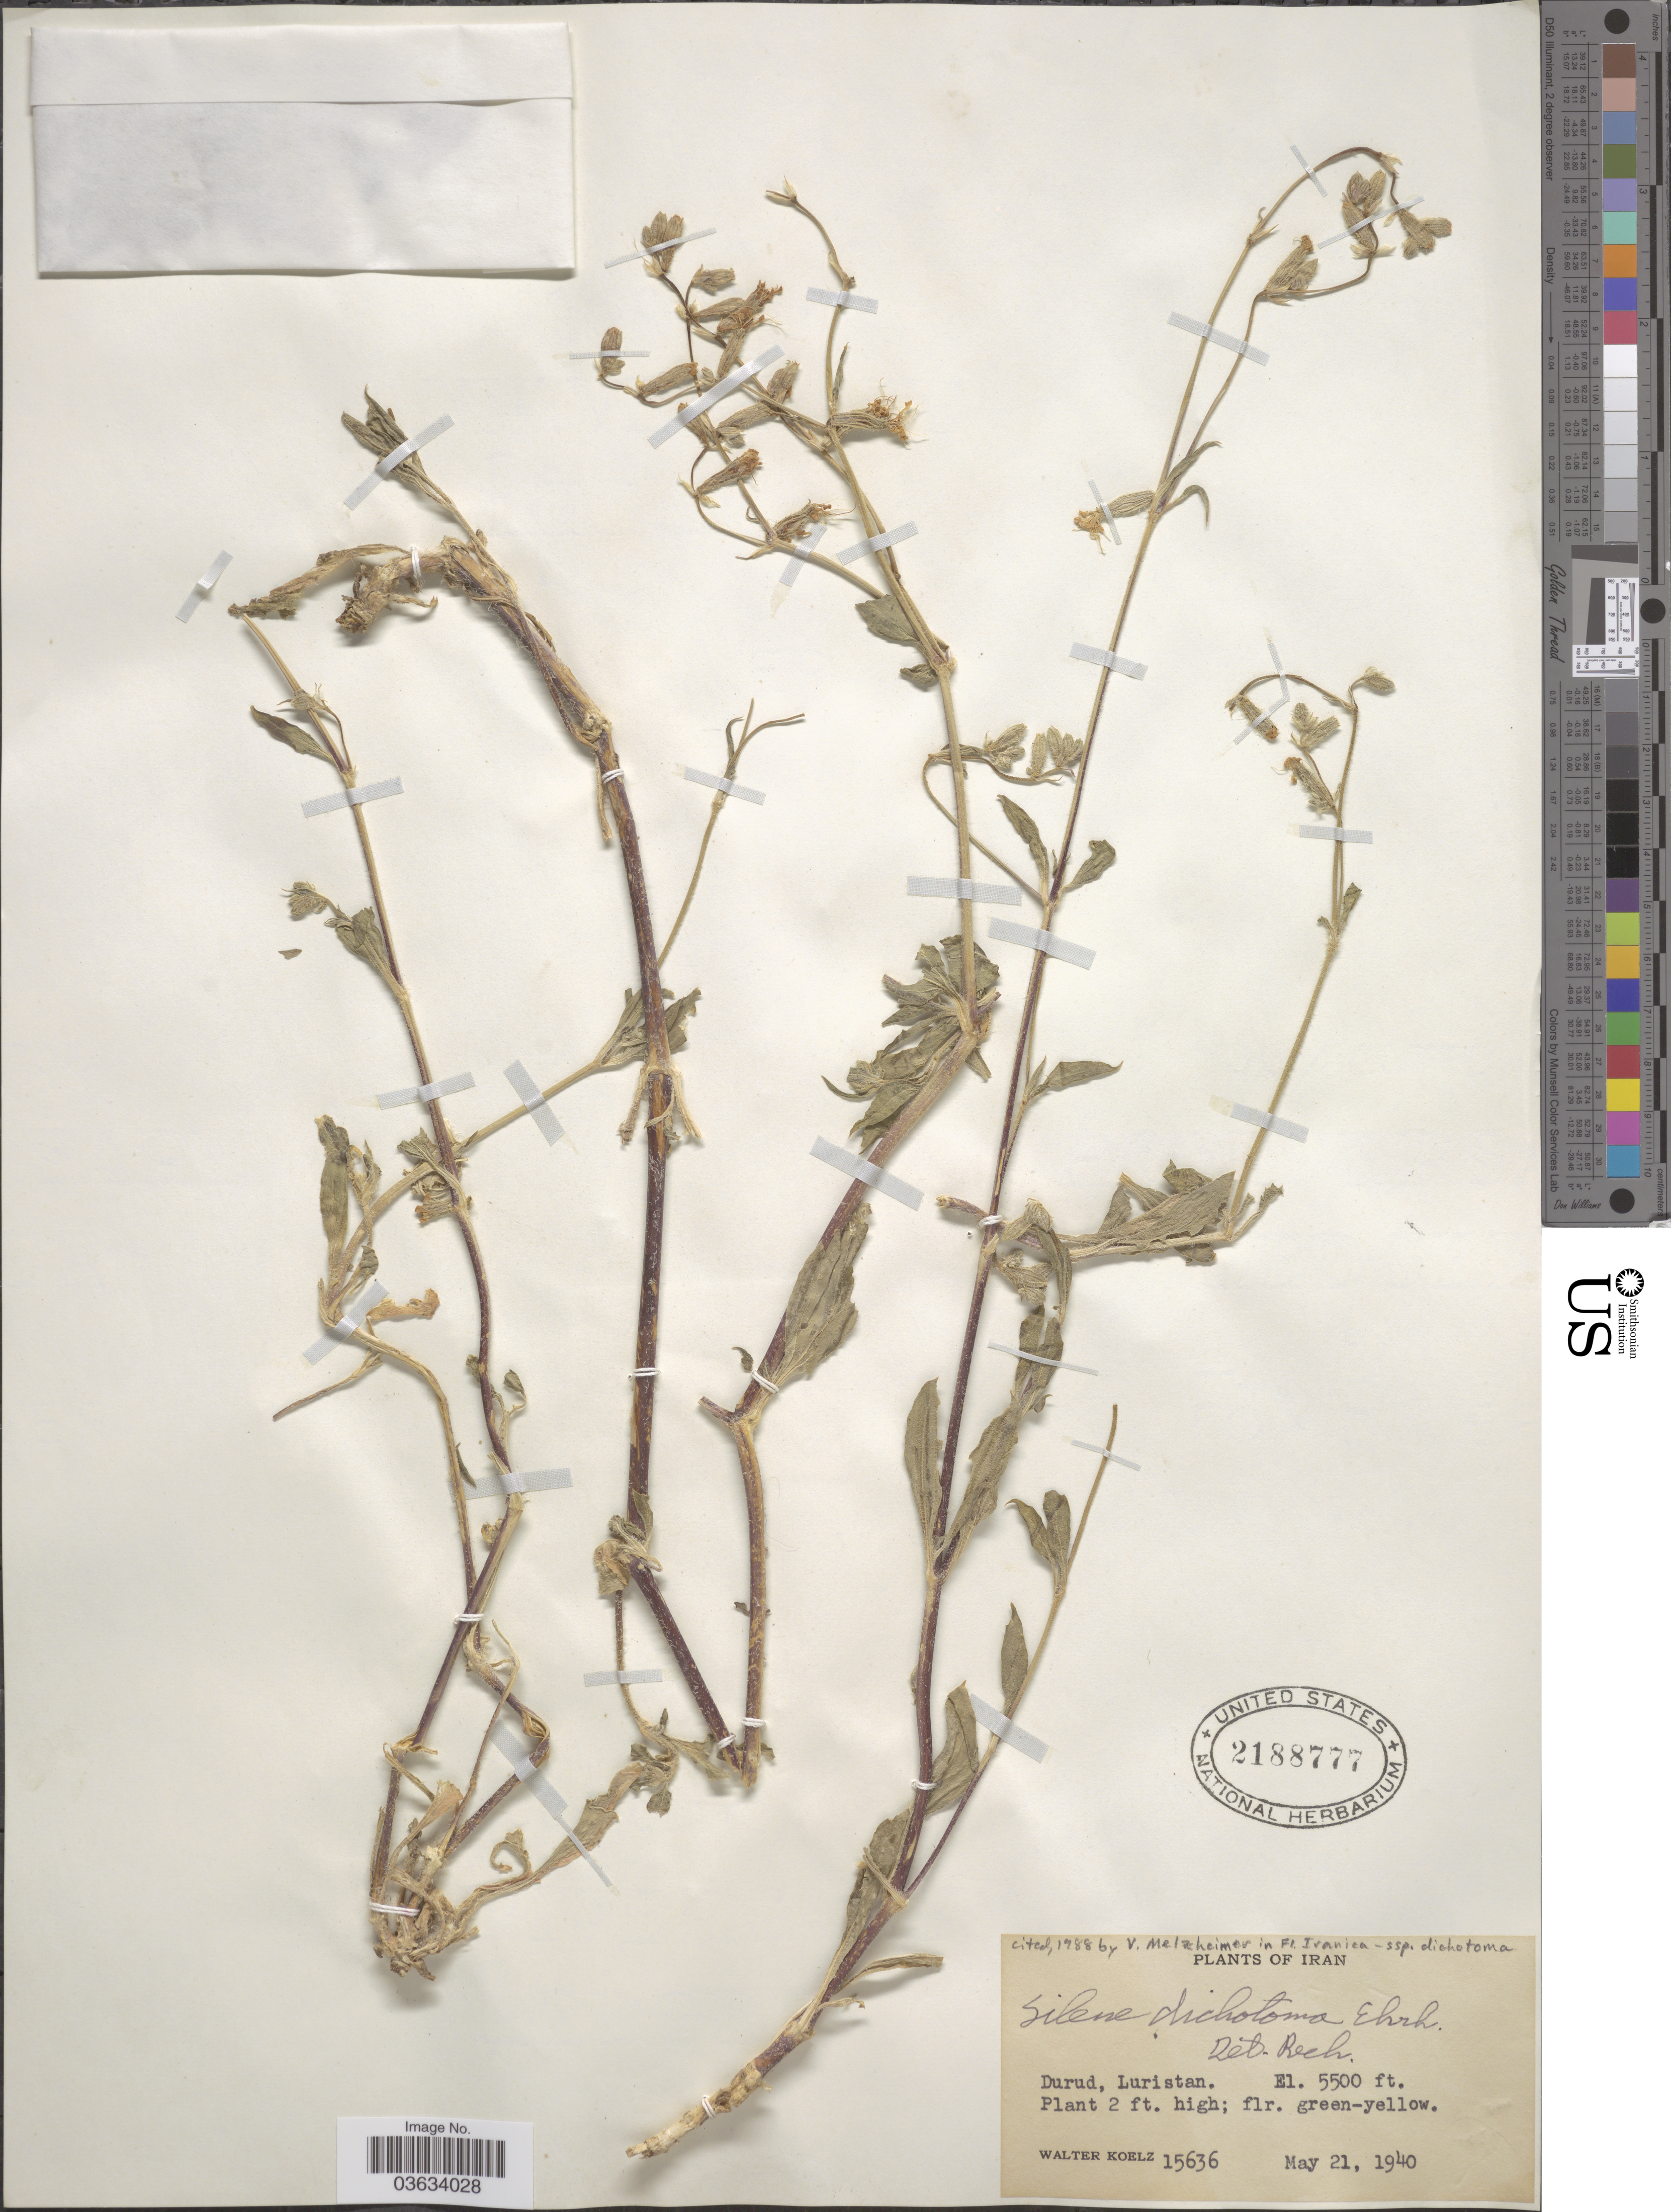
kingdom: Plantae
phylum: Tracheophyta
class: Magnoliopsida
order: Caryophyllales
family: Caryophyllaceae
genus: Silene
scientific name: Silene dichotoma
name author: Ehrh.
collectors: W. N. Koelz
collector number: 15636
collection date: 1940-05-21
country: Iran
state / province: Lorestan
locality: Durud.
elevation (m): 1676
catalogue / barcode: US 2188777